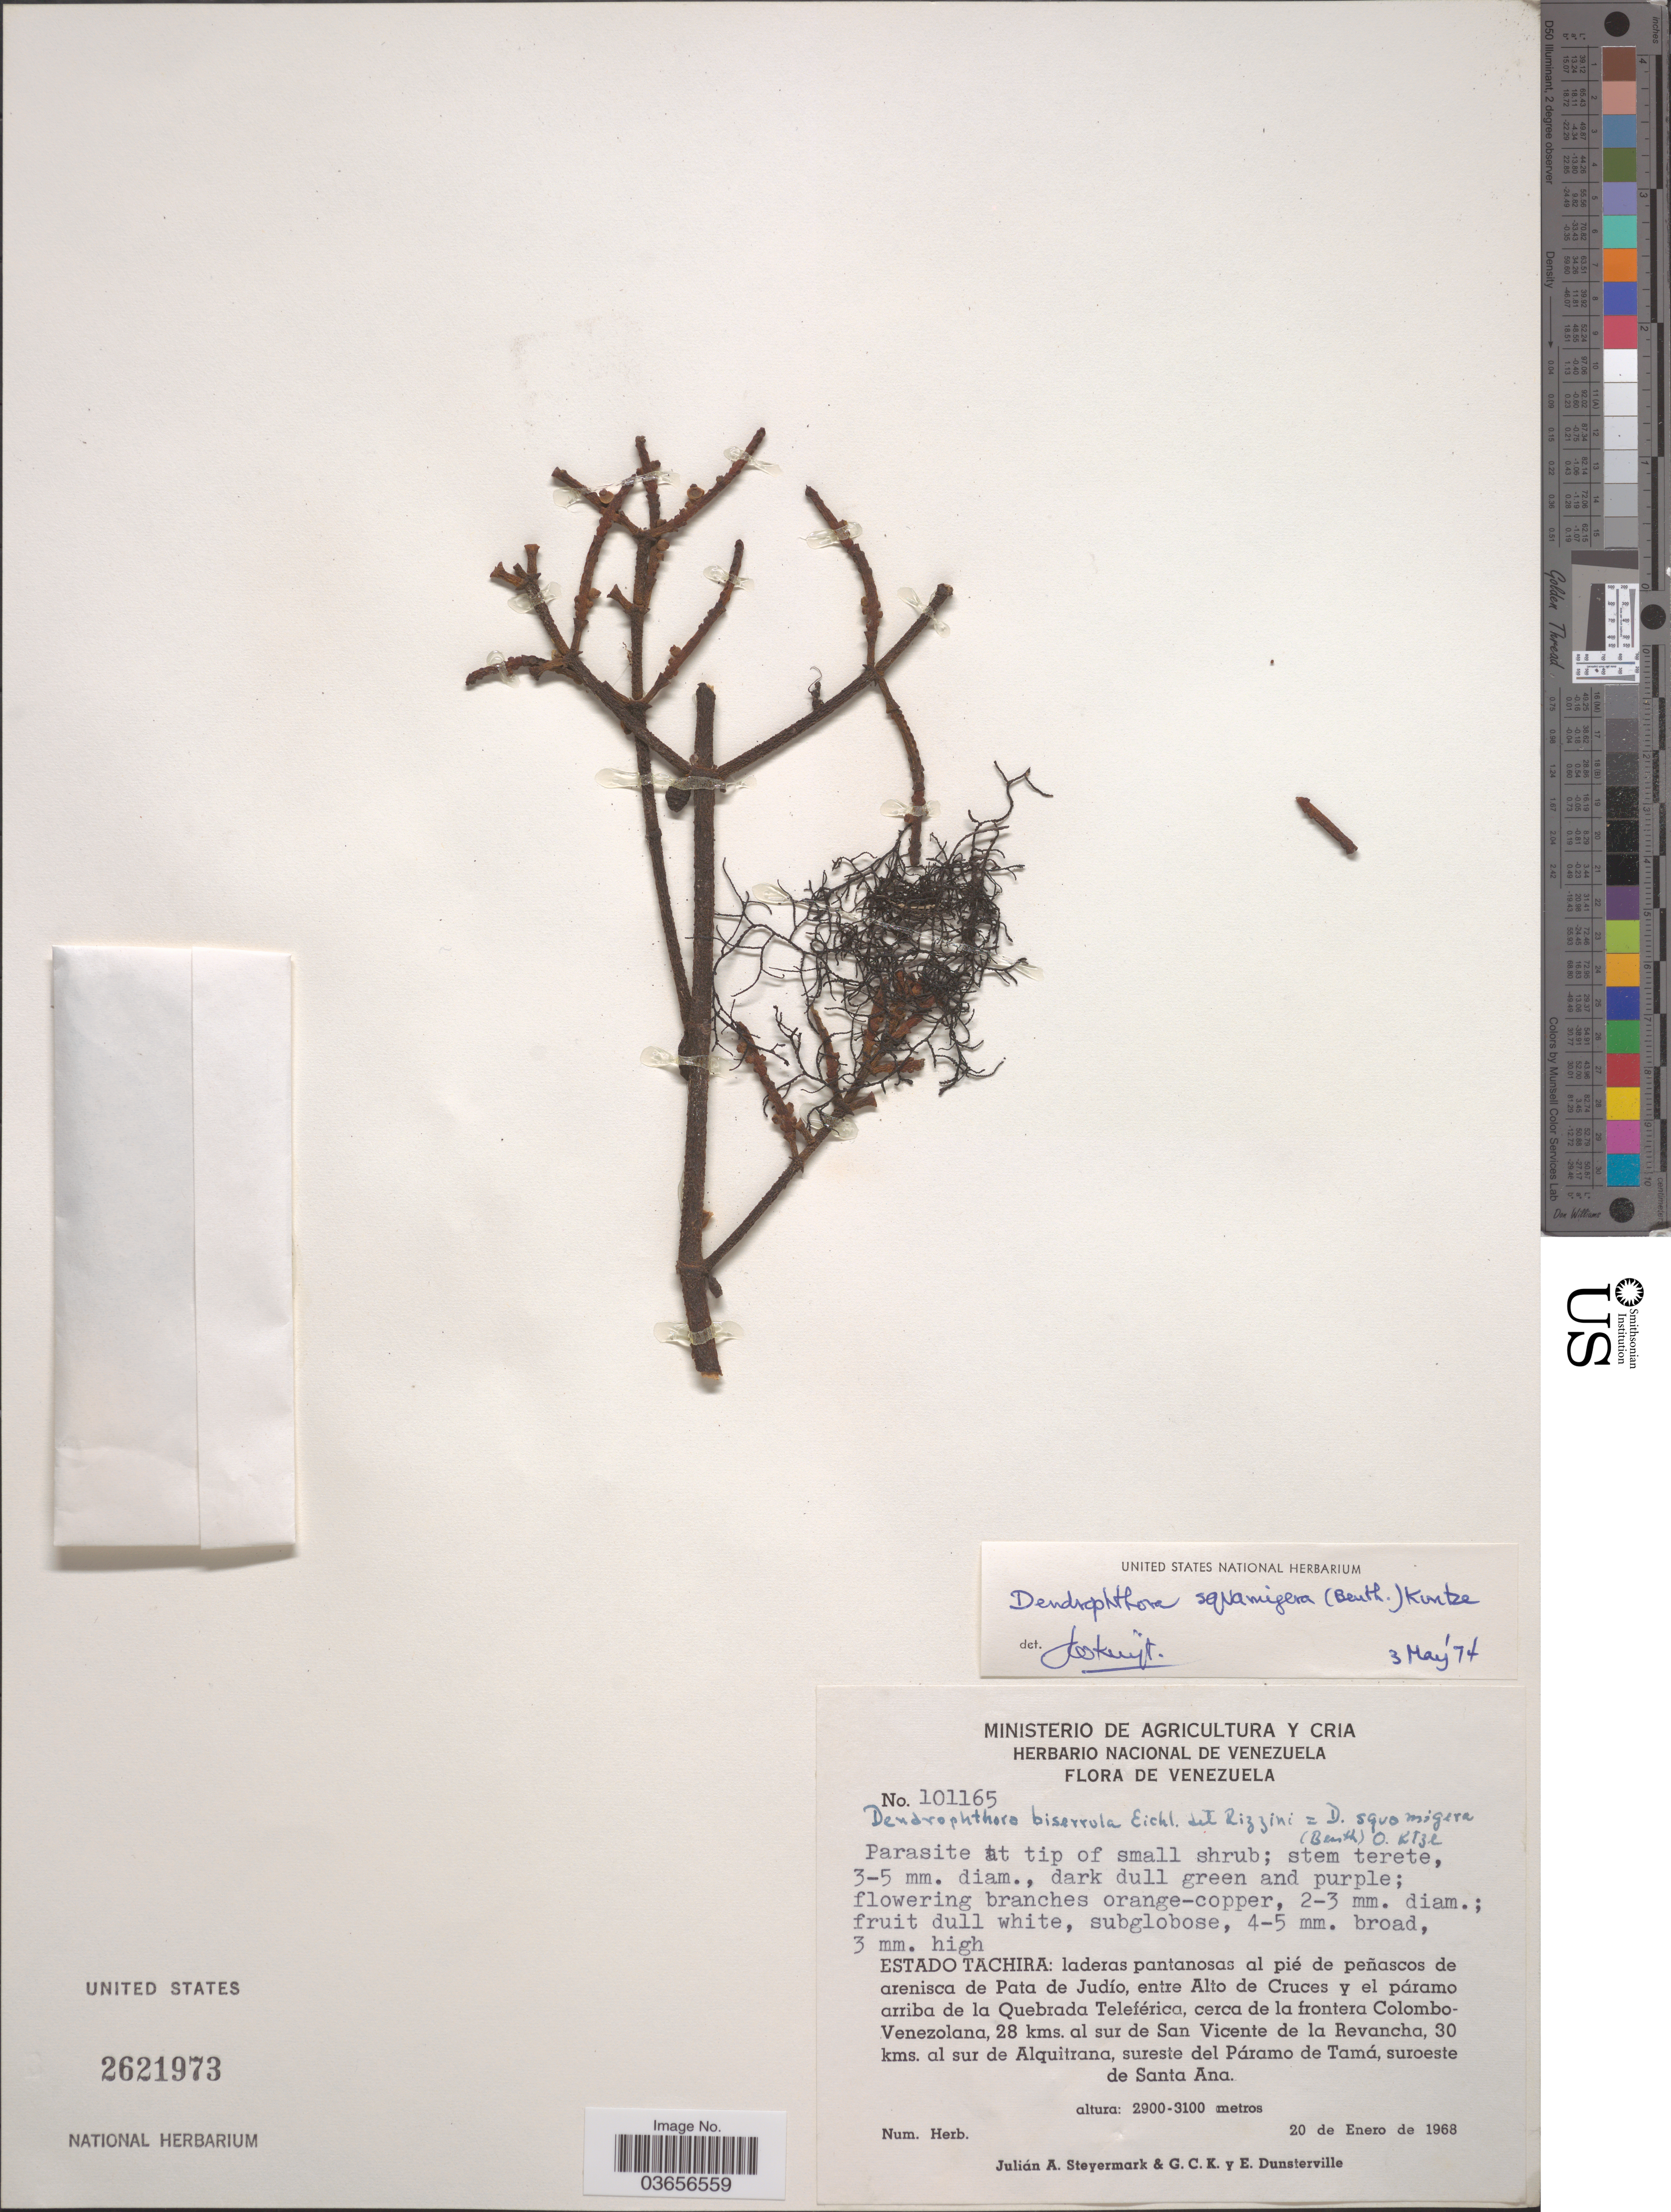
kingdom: Plantae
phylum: Tracheophyta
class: Magnoliopsida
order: Santalales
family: Viscaceae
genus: Dendrophthora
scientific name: Dendrophthora squamigera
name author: (Benth.) Kuntze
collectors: J. Steyermark, G. C. K. Dunsterville & E. Dunsterville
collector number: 101165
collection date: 1968-01-20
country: Venezuela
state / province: Tachira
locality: Laderas pantanosas al pié de peñascos de arenisca de Pata de Judío, entre Alto de Cruces y el páramo arriba de la Quebrada Teleférica, cerca de la frontera Colombo-Venezolana, 28 kms. al sur de San Vicente de la Revancha, 30 kms. al sur de Alquitrana, sureste del Páramo de Tamá, suroeste de Santa Ana.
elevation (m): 2900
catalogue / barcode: US 2621973